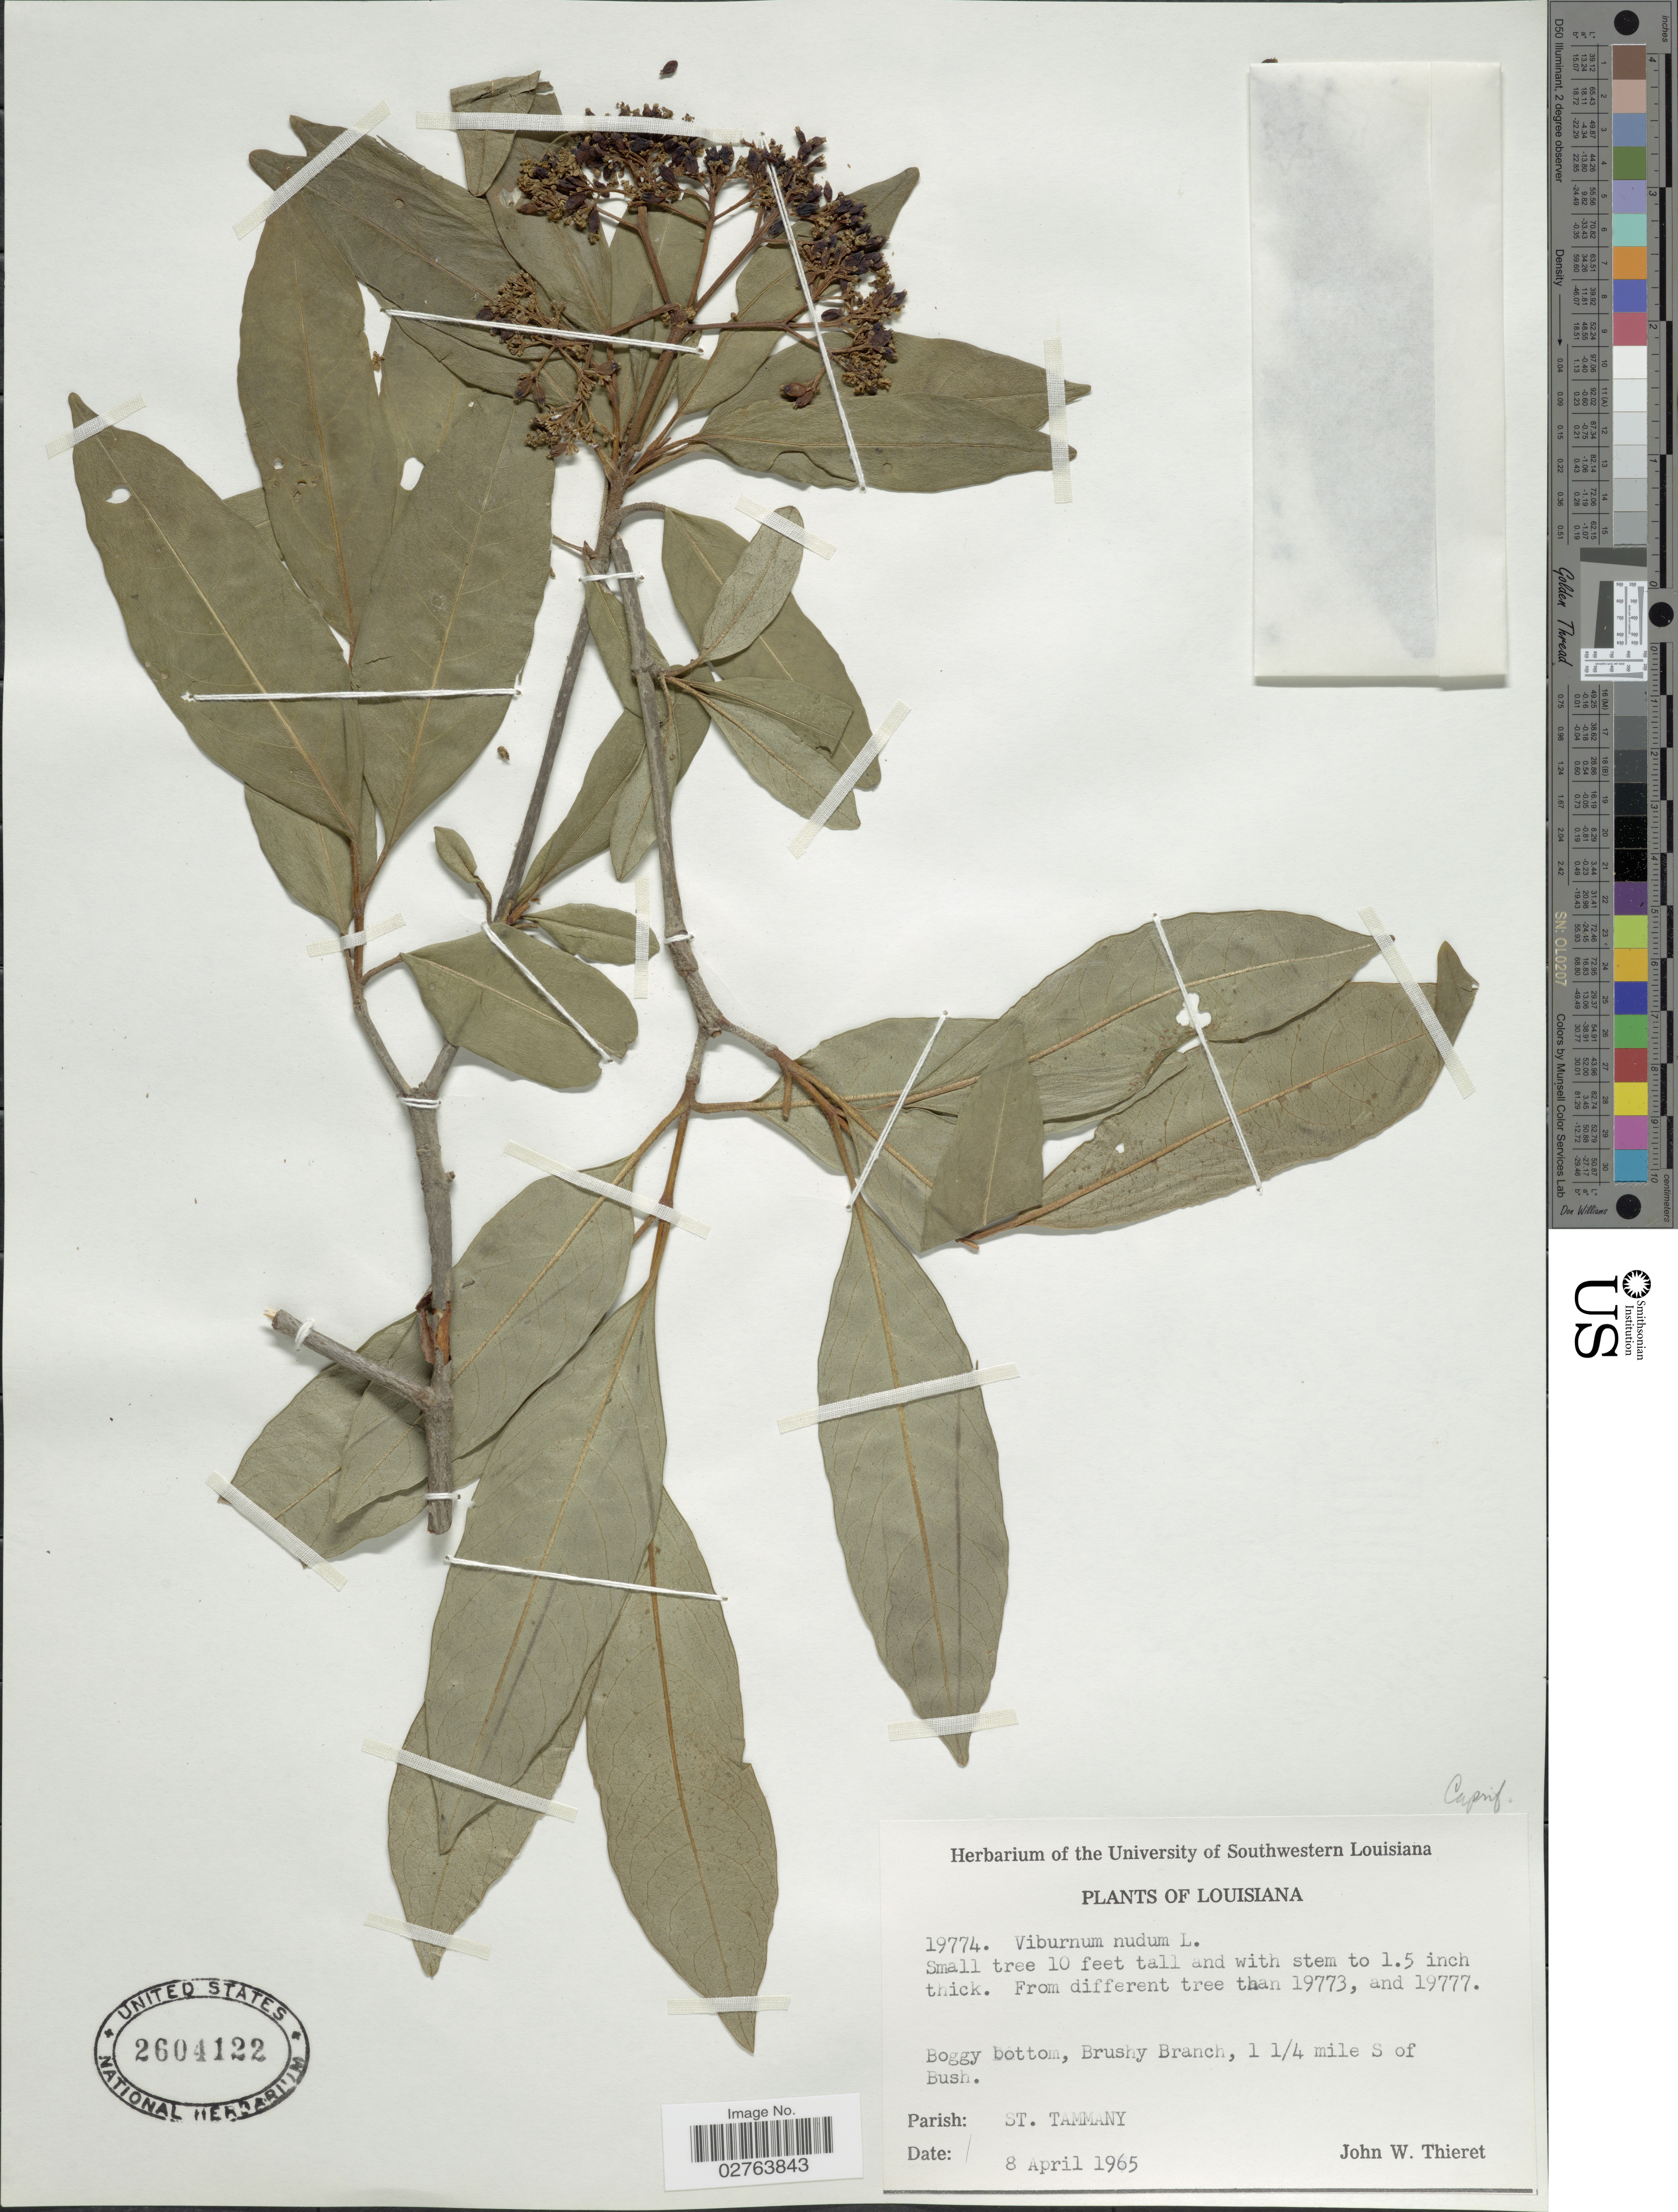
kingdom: Plantae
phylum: Tracheophyta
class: Magnoliopsida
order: Dipsacales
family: Viburnaceae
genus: Viburnum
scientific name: Viburnum nudum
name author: L.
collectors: J. W. Thieret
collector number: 19774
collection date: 1965-04-08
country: United States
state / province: Louisiana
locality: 1 ¼ mile S of Bush. Parish: St. Tammany.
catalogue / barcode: US 2604122